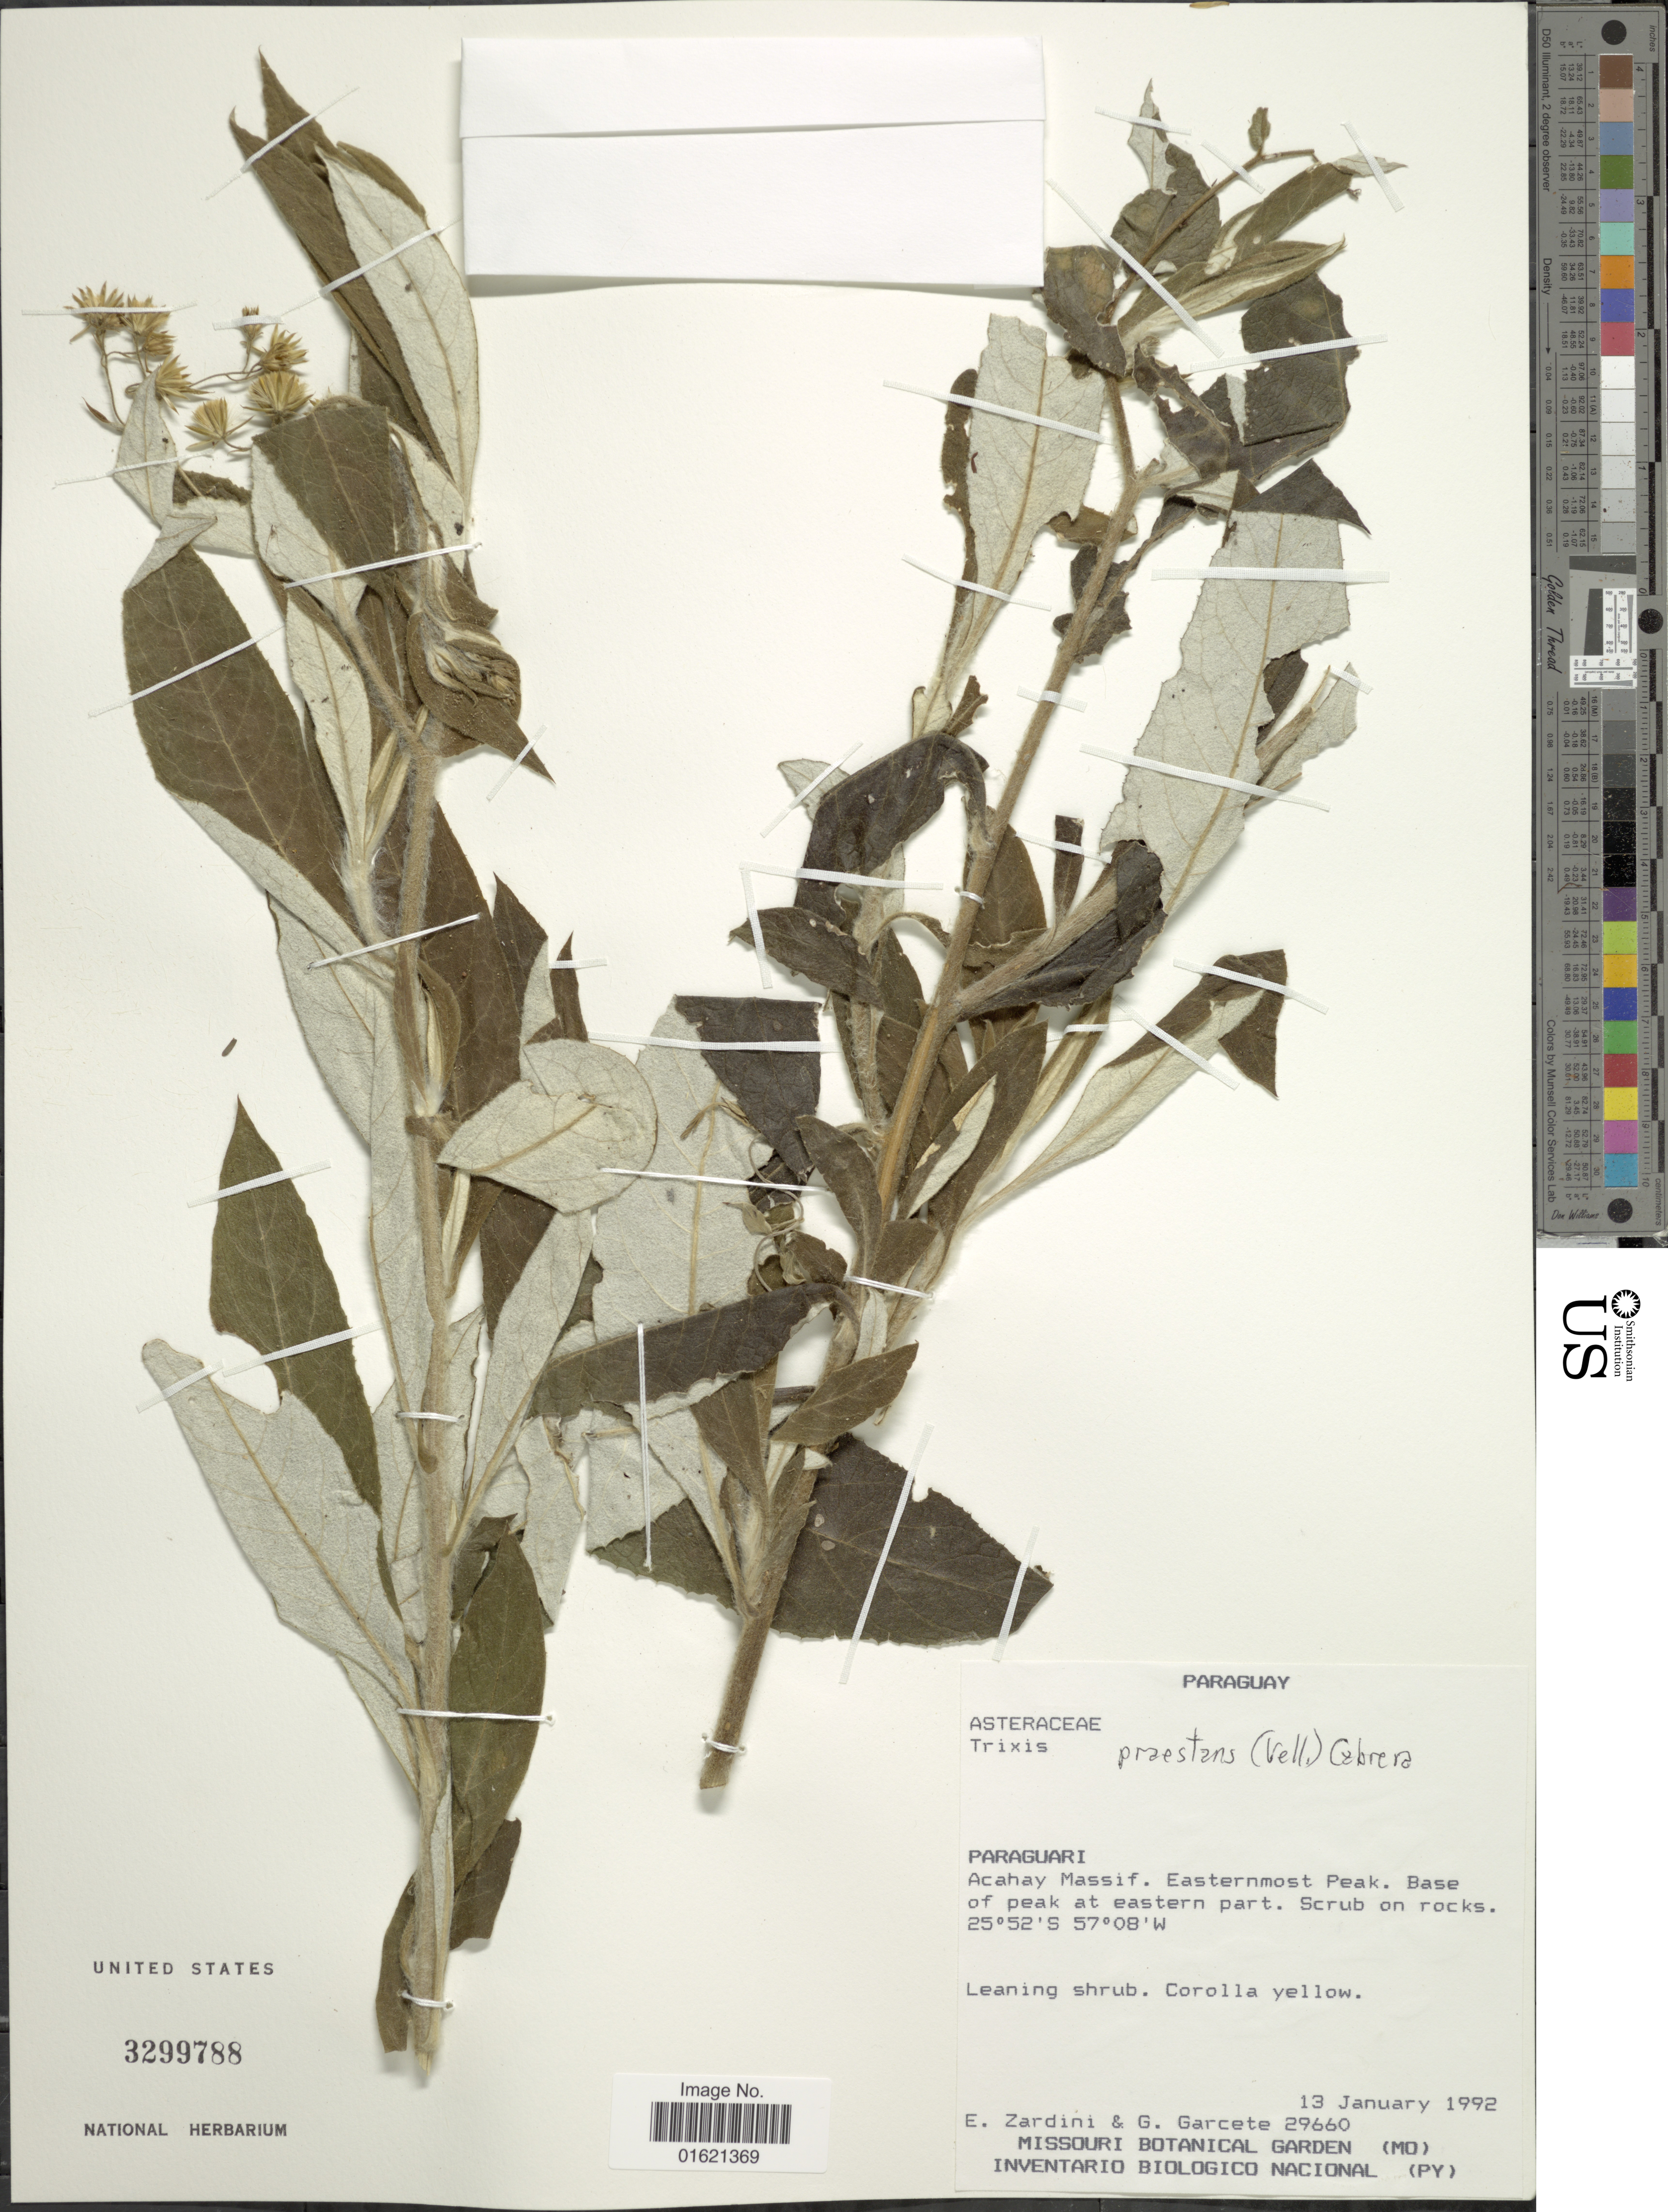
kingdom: Plantae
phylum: Tracheophyta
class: Magnoliopsida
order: Asterales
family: Asteraceae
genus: Trixis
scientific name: Trixis praestans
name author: (Vell.) Cabrera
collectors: E. M. Zardini & G. Garcete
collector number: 29660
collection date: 1992-01-13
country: Paraguay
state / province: Paraguari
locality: Paraguari. Acahay Massif, Easternmost peak. Base of peak at eastern part.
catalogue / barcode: US 3299788